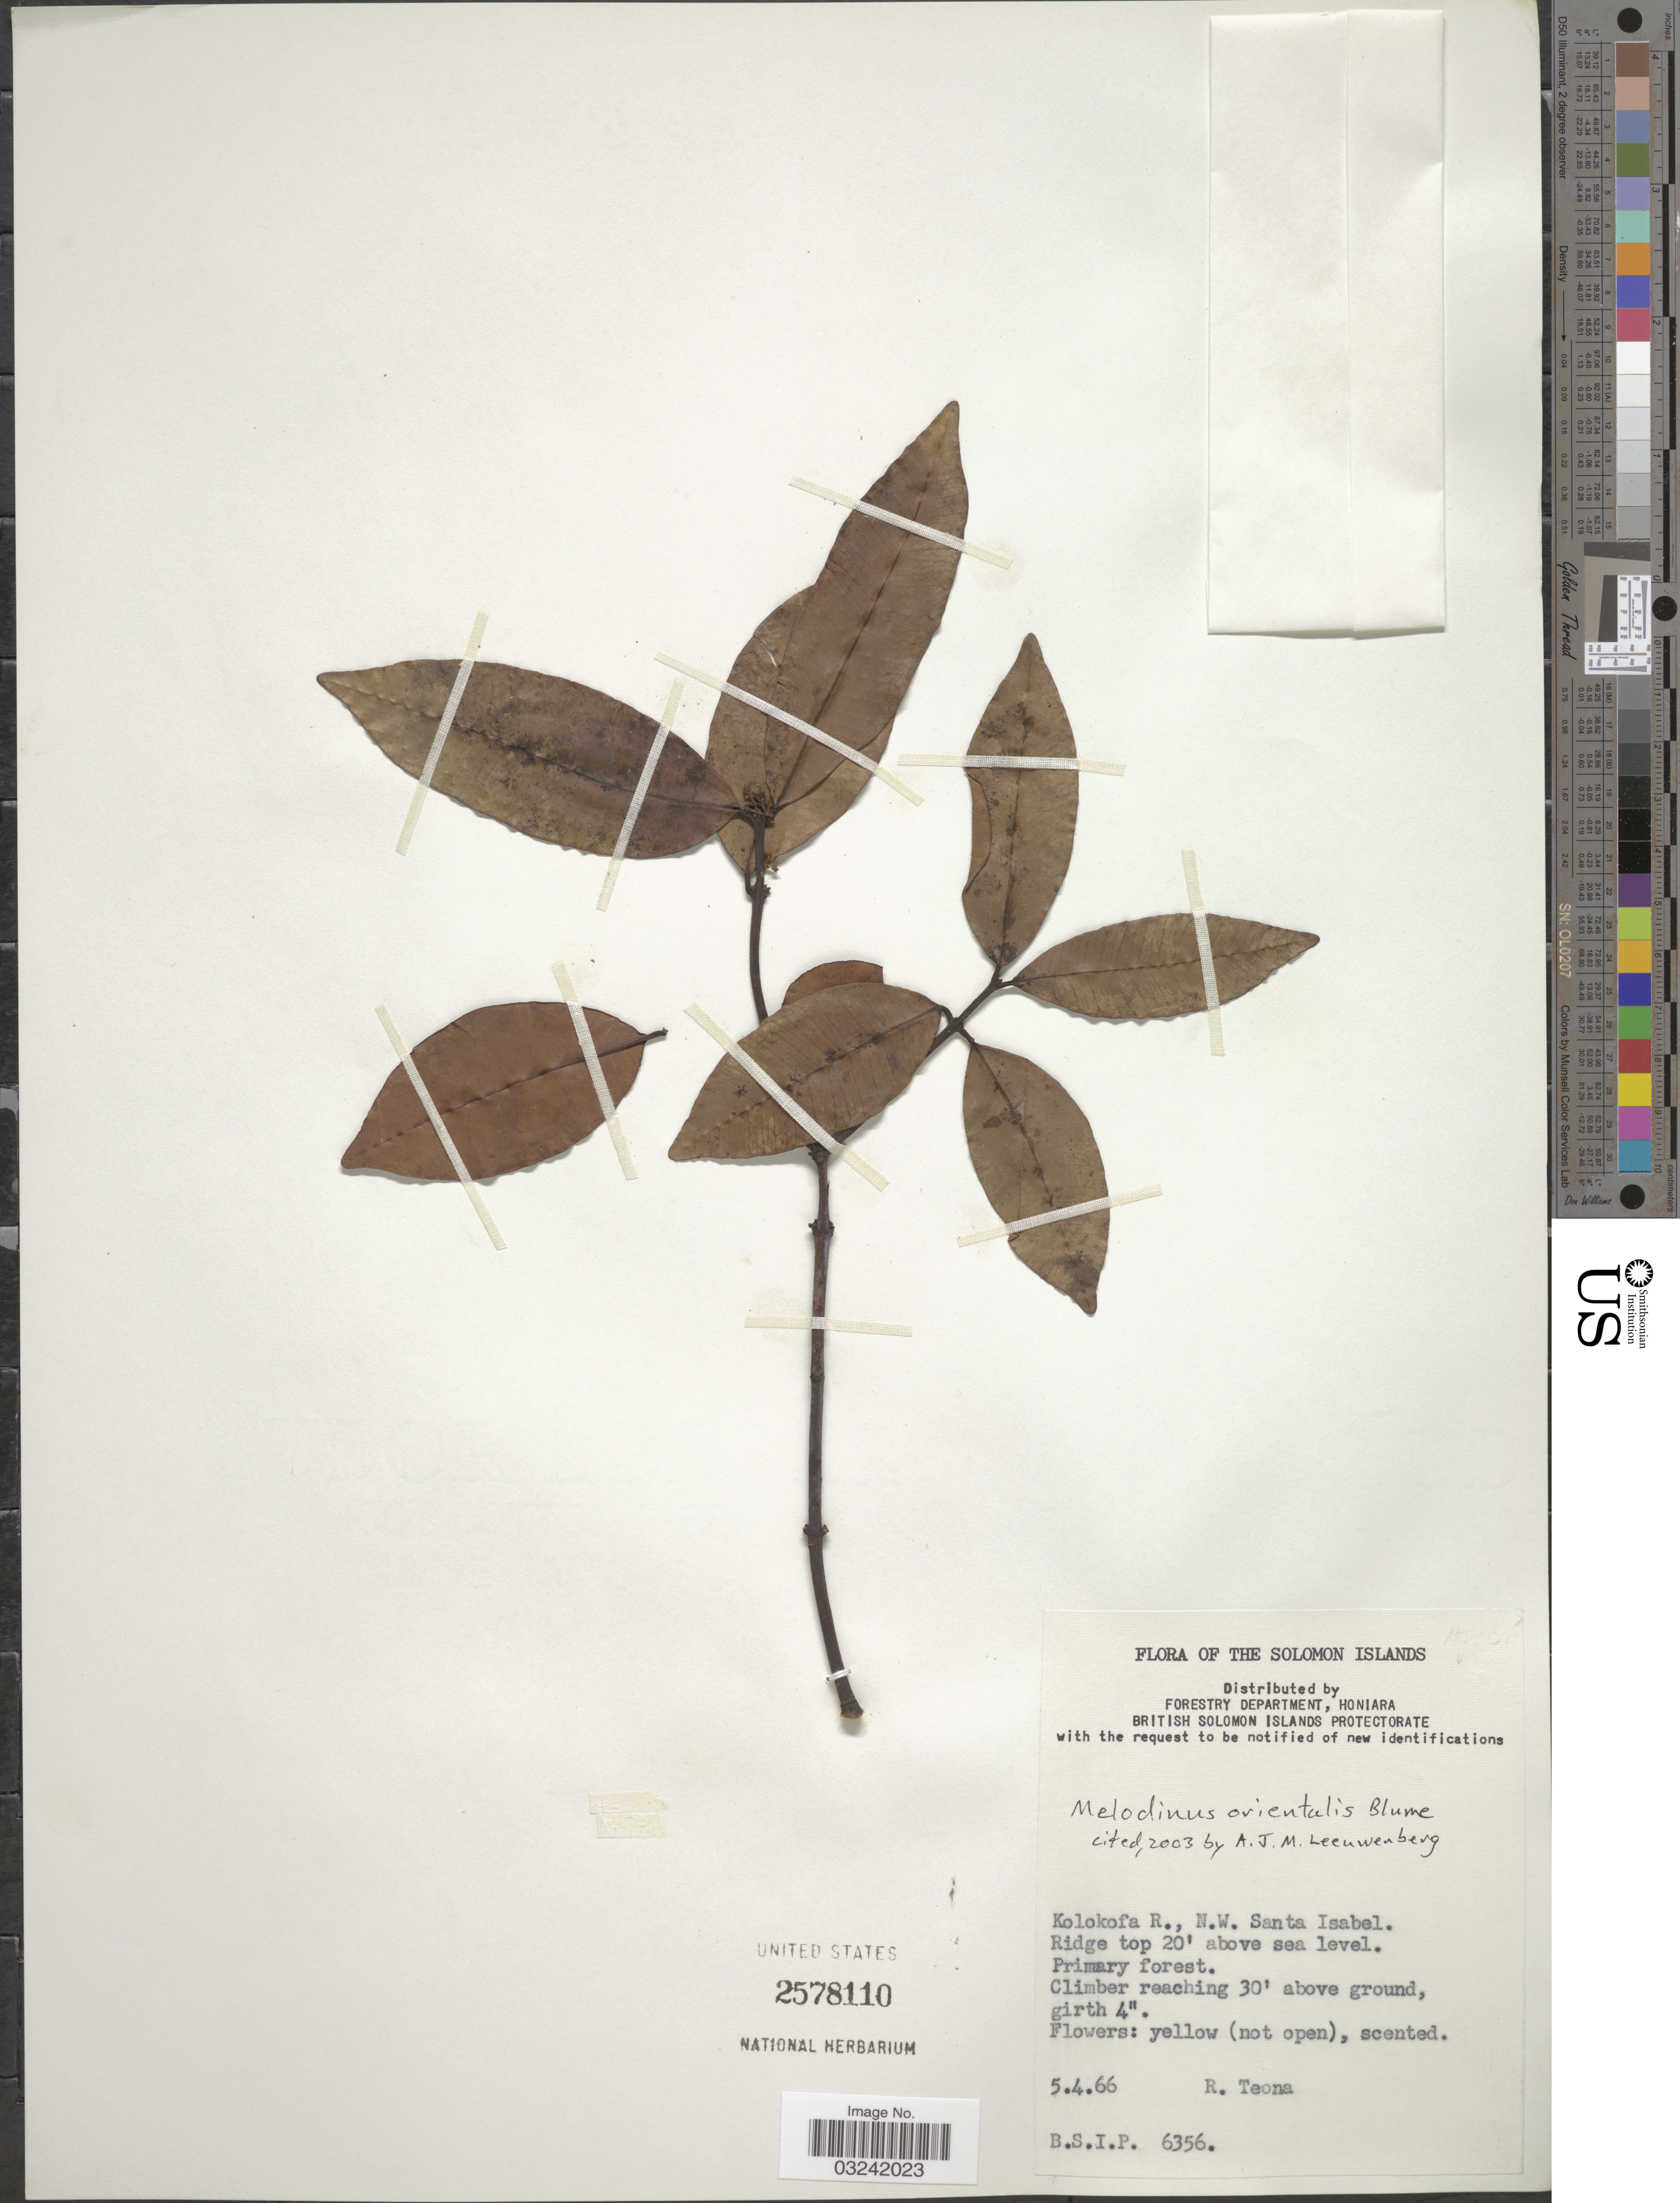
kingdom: Plantae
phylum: Tracheophyta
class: Magnoliopsida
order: Gentianales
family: Apocynaceae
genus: Melodinus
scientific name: Melodinus orientalis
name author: Blume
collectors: R. Teona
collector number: B.S.I.P. 6356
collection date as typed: Transcribed d/m/y: 5/4/66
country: Solomon Islands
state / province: Solomon Islands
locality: The Solomon Islands, Kolokofa R., N.W. Santa Isabel, Ridge top 20' above sea level.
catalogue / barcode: US 2578110